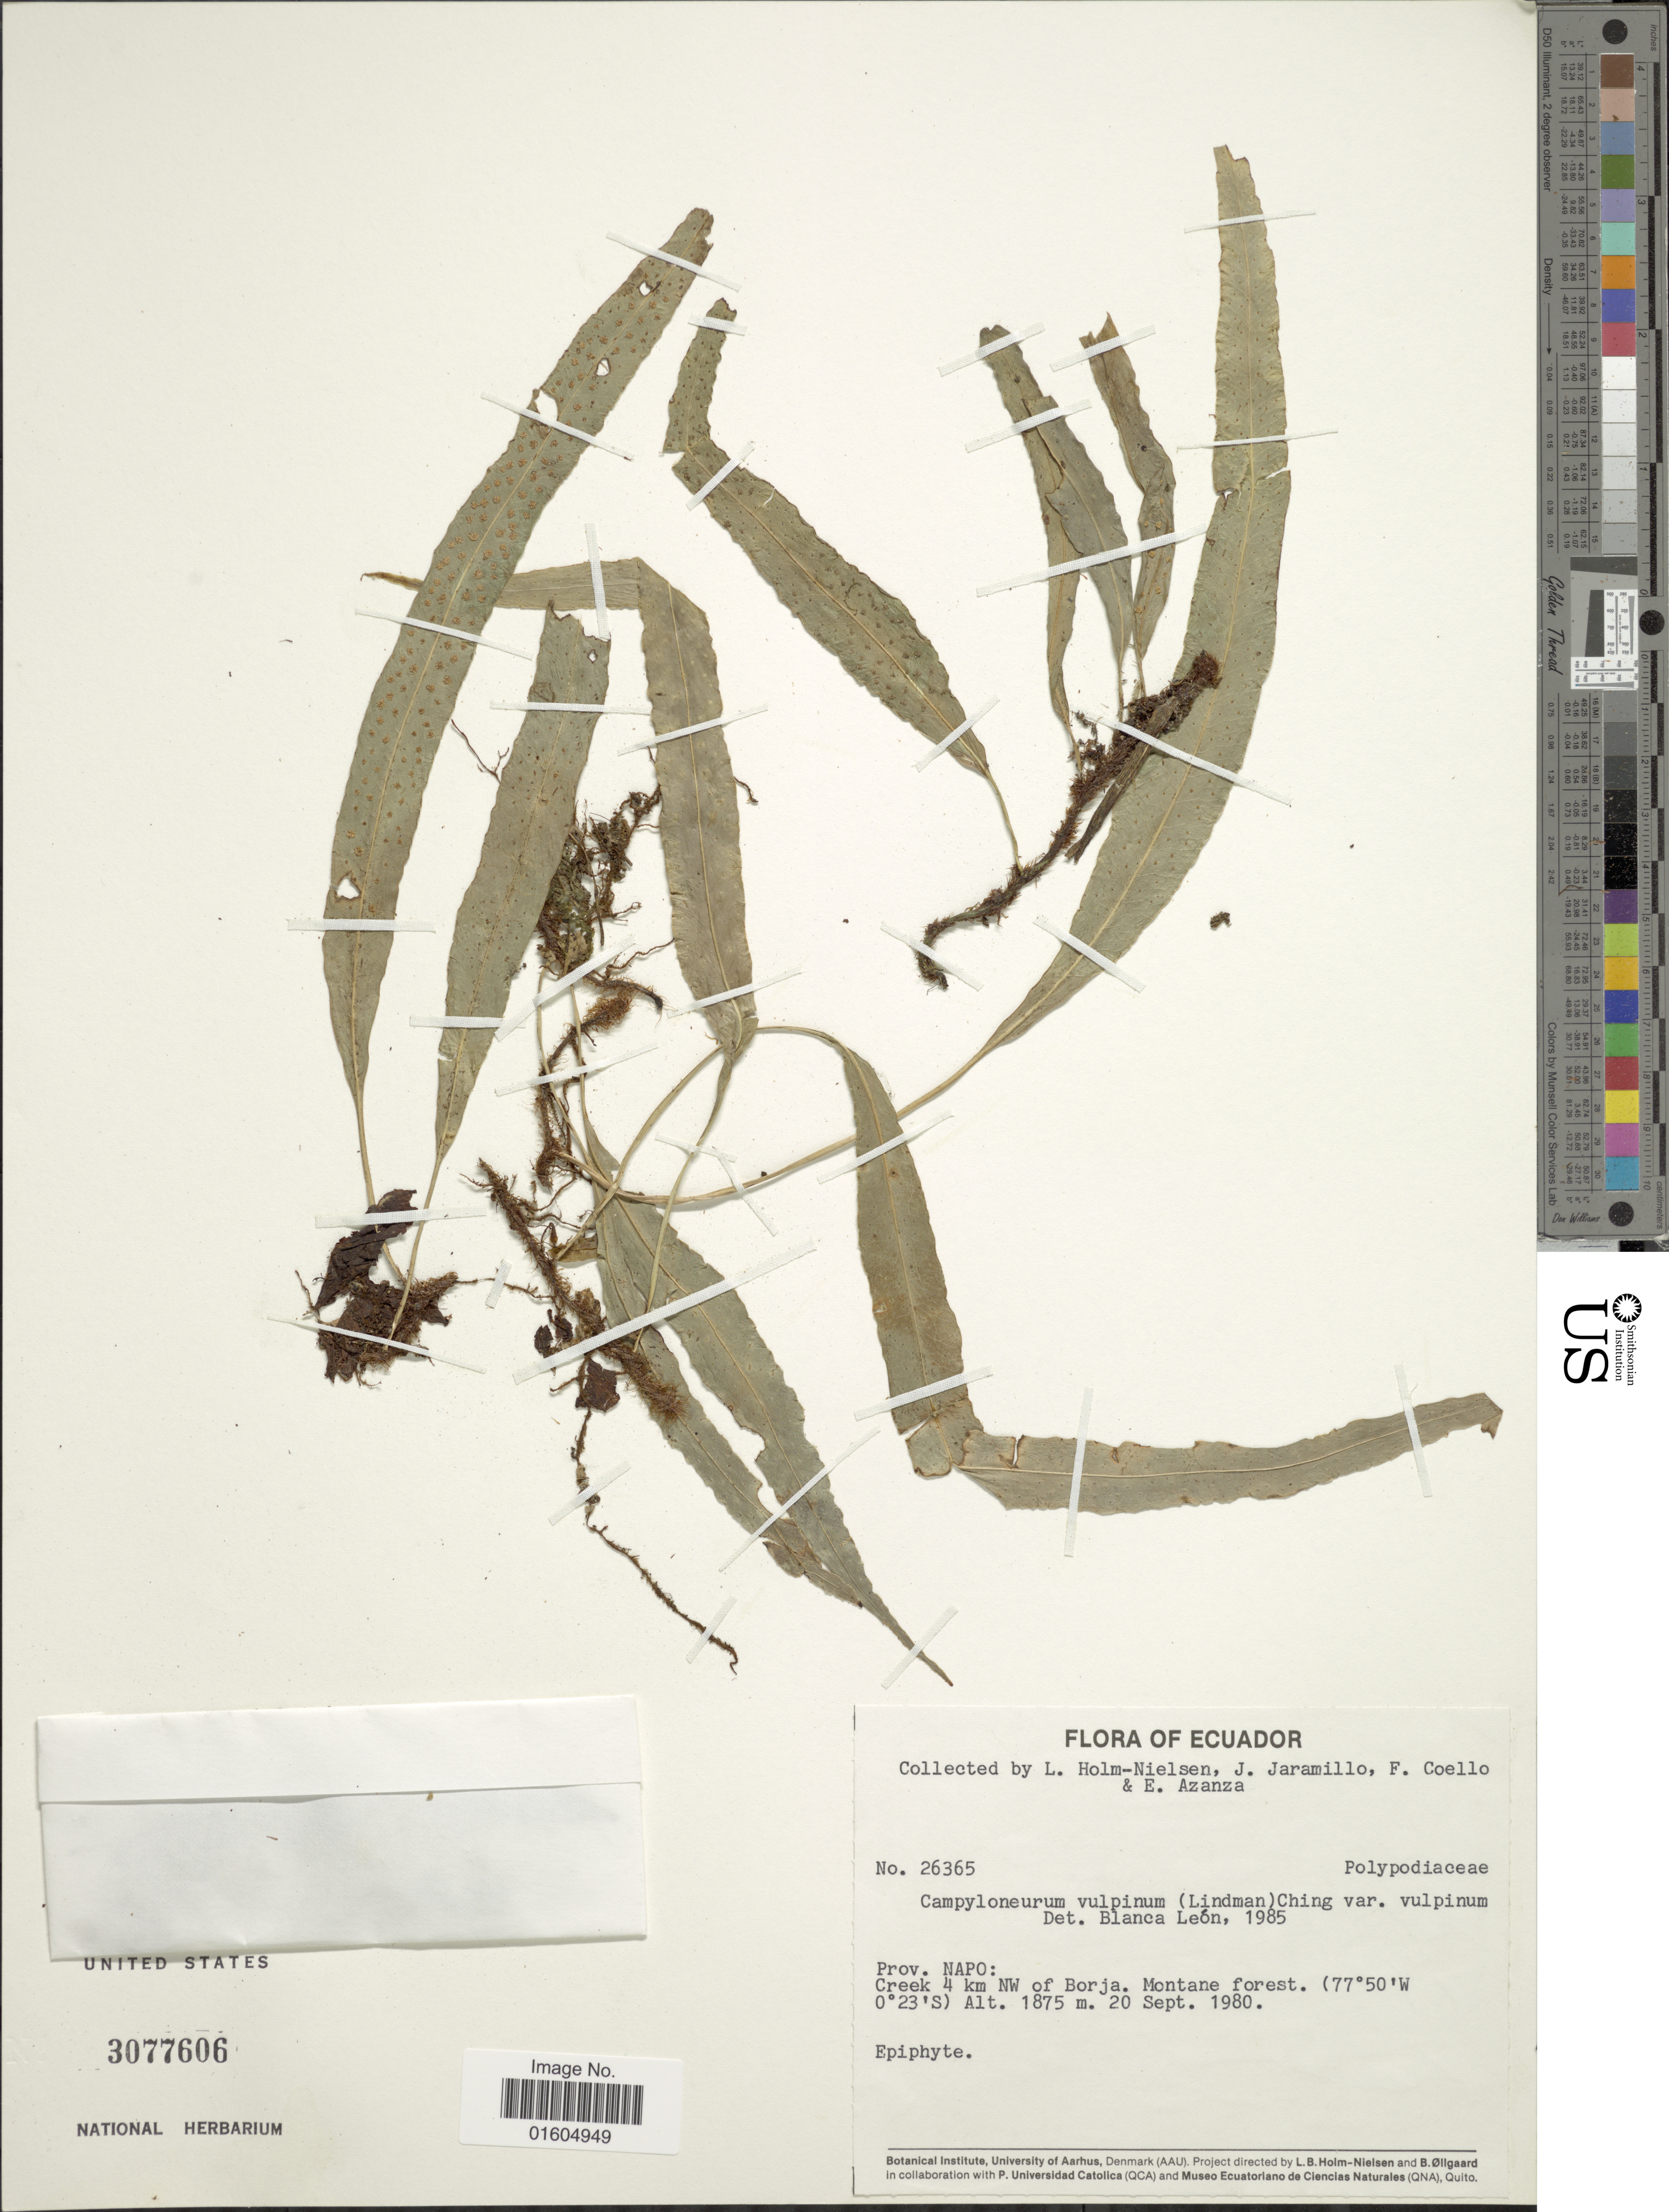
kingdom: Plantae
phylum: Tracheophyta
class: Polypodiopsida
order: Polypodiales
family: Polypodiaceae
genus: Campyloneurum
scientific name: Campyloneurum vulpinum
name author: (Lindm.) Ching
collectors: L. B. Holm-Nielsen, J. Jaramillo, F. Coello & E. Azanza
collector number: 26365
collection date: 1980-09-20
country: Ecuador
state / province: Napo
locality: Ecuador. Prov. Napo. Creek 4 km NW of Borja. Montane forest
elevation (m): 1875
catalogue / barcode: US 3077606